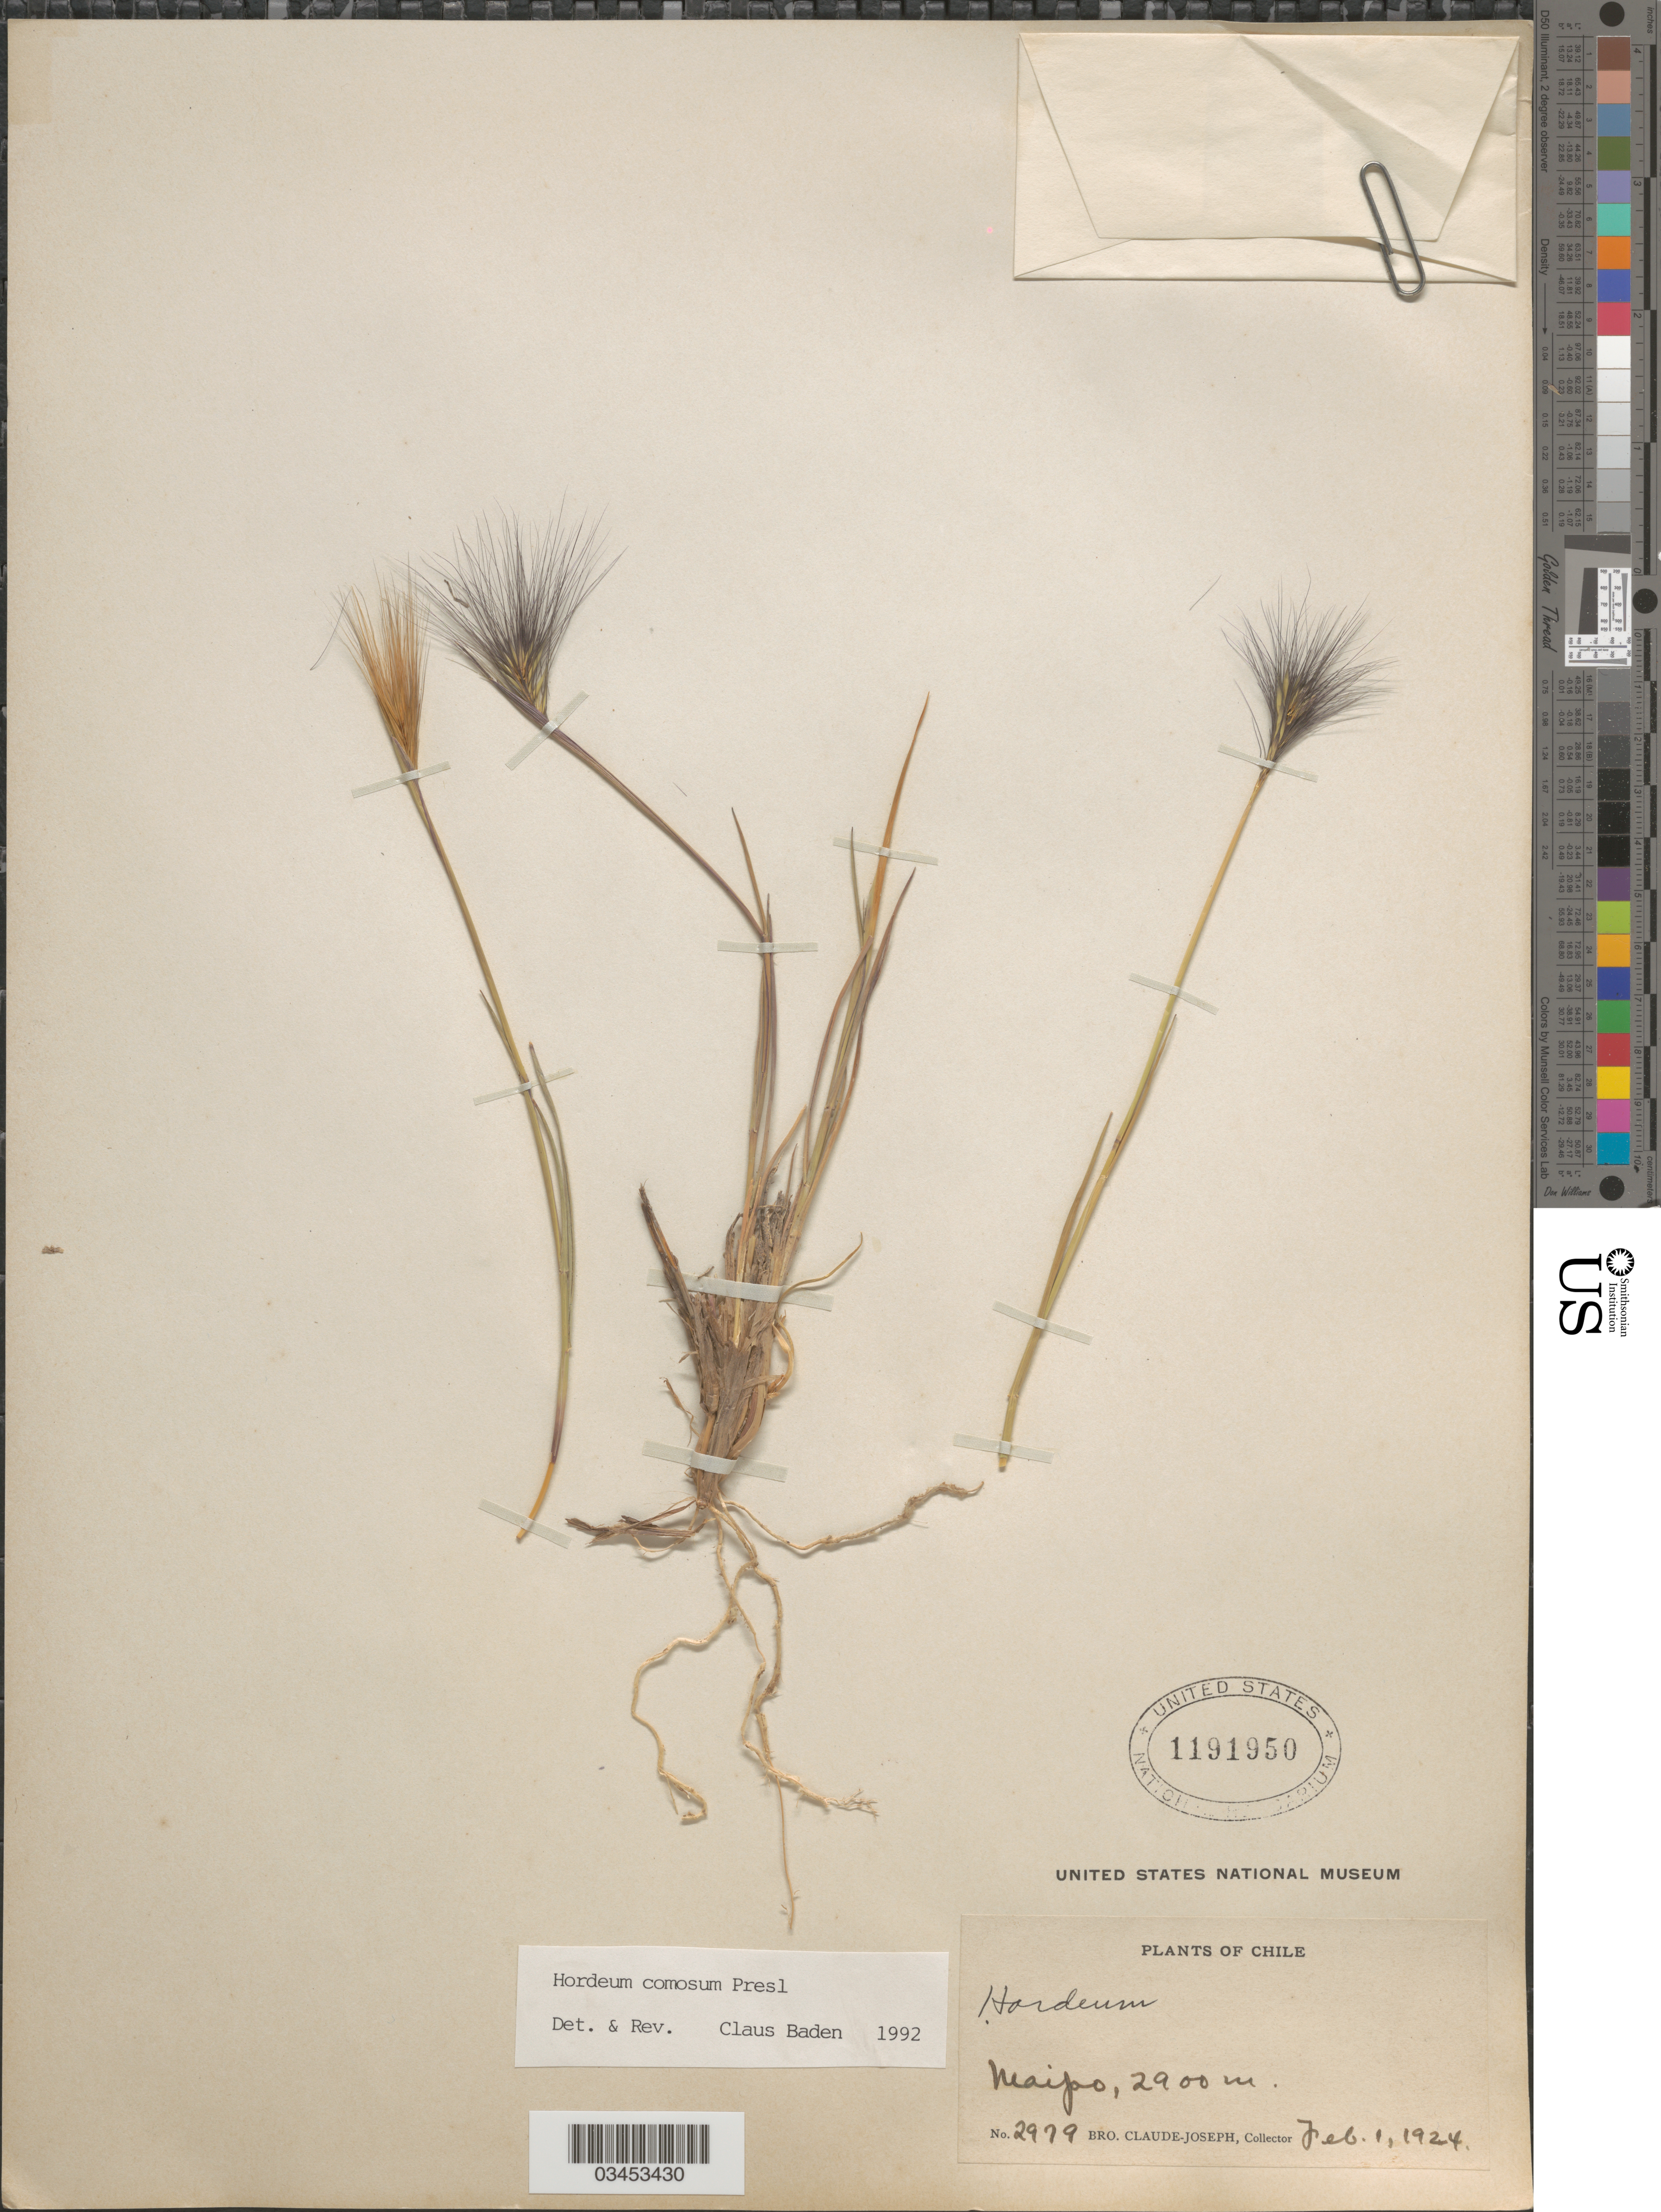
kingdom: Plantae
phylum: Tracheophyta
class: Liliopsida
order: Poales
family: Poaceae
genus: Hordeum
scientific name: Hordeum comosum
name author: J. Presl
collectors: Bro. Claude-Joseph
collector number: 2979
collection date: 1924-02-01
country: Chile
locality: Maipo.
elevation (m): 2900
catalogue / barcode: US 1191950